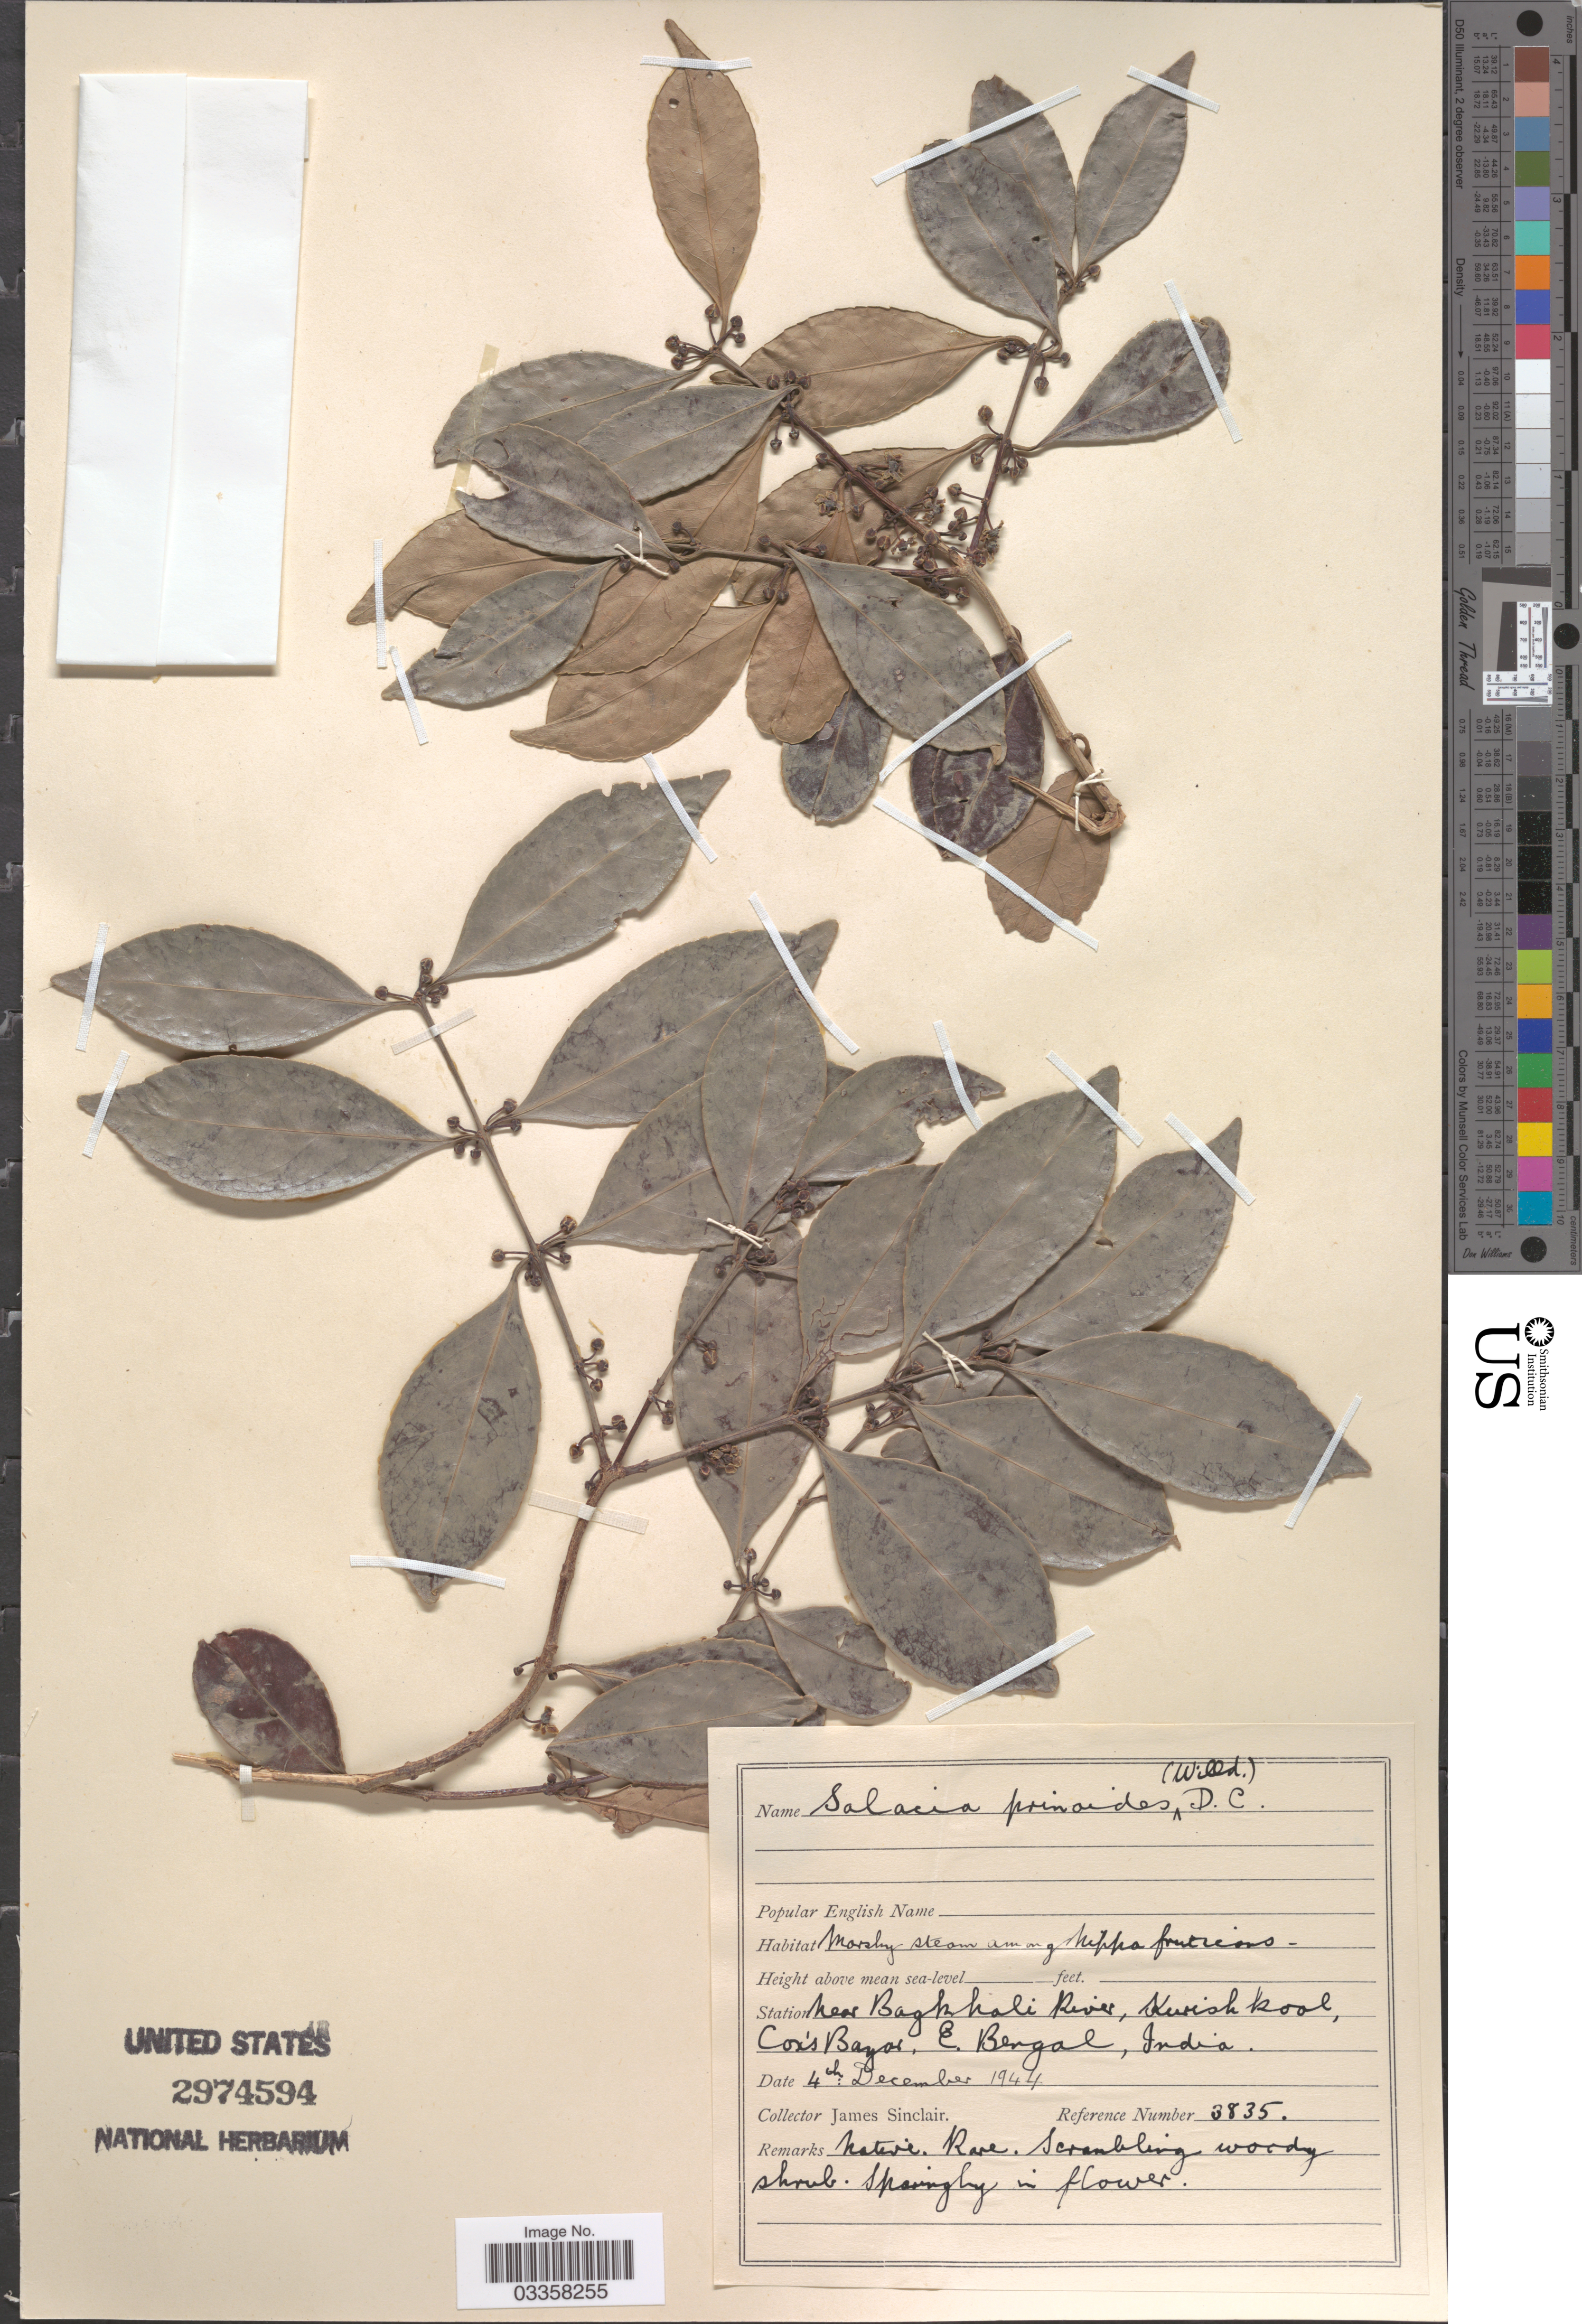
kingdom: Plantae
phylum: Tracheophyta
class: Magnoliopsida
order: Celastrales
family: Celastraceae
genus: Salacia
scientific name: Salacia chinensis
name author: L.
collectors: J. Sinclair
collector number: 3835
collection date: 1944-12-04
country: Bangladesh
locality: Station Near Bakkhalli River, Kurishkool, Cox's Bazar, E. Bengal.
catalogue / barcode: US 2974594